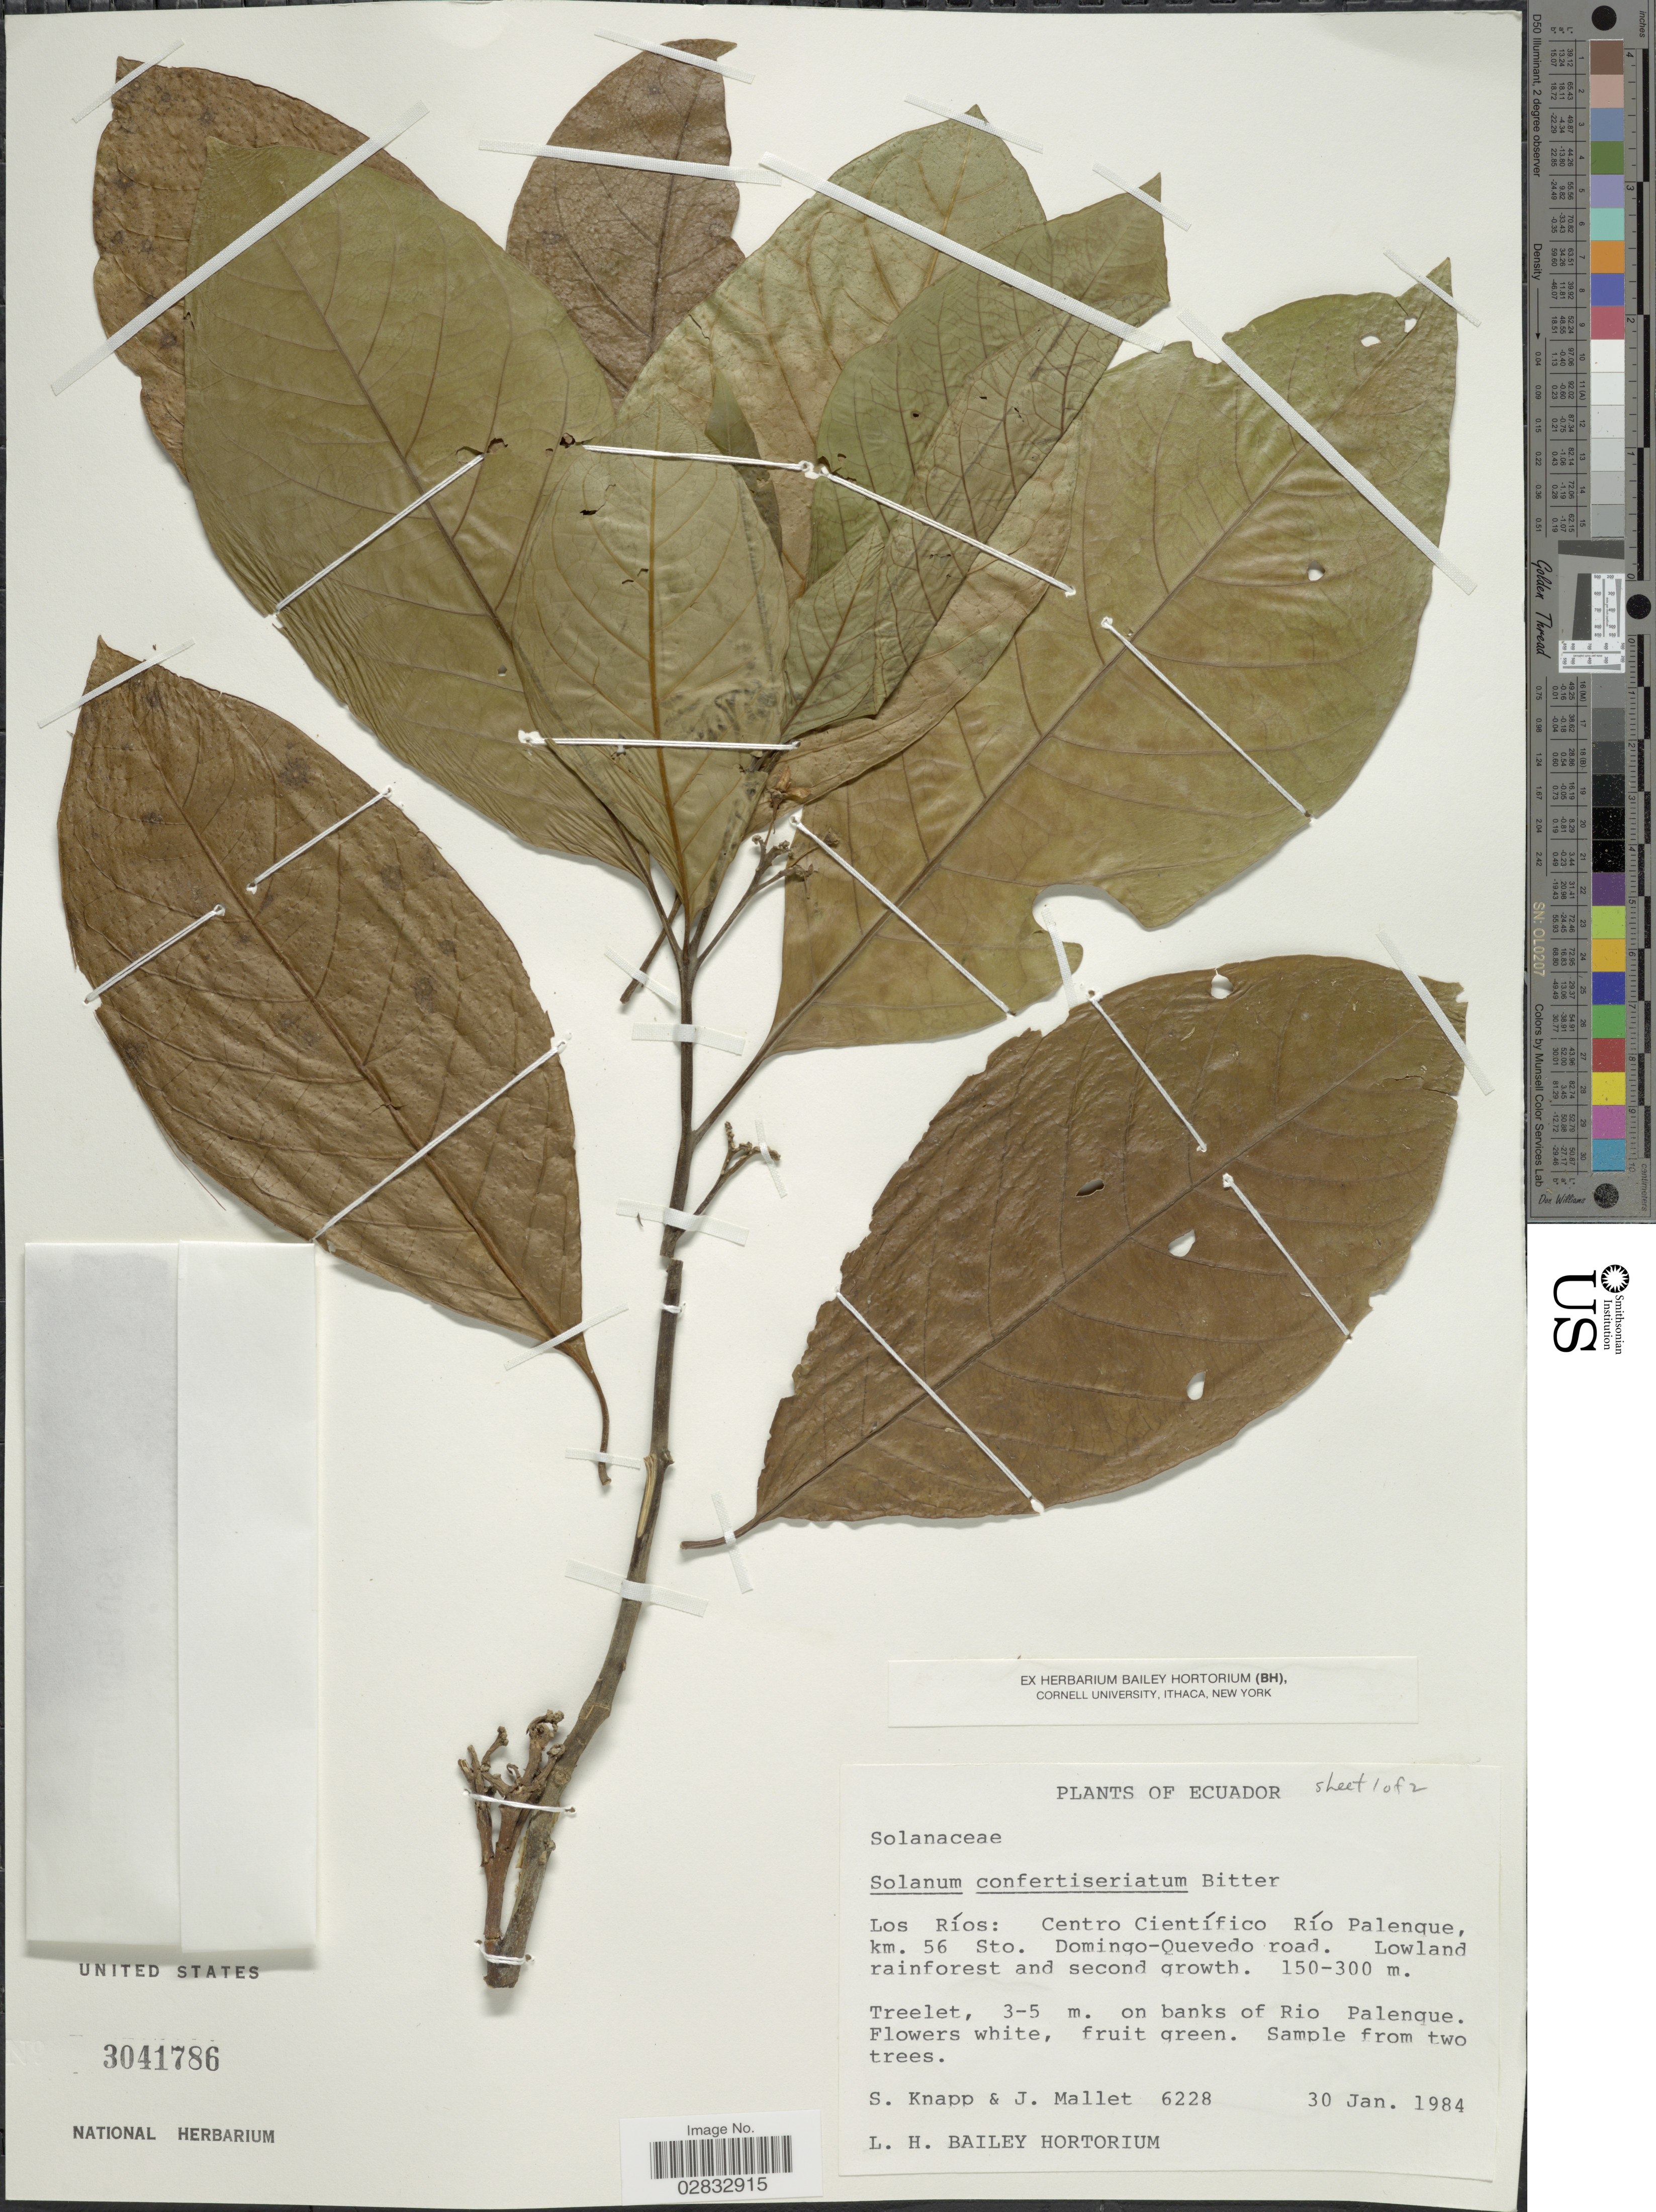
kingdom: Plantae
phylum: Tracheophyta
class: Magnoliopsida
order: Solanales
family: Solanaceae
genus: Solanum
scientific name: Solanum confertiseriatum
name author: Bitter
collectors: S. Knapp & J. Mallet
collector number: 6228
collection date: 1984-01-30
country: Ecuador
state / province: Los Ríos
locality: Centro Científico Río Palenque, km. 56 Sto. Domingo-Quevedo road.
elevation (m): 150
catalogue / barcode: US 3041786